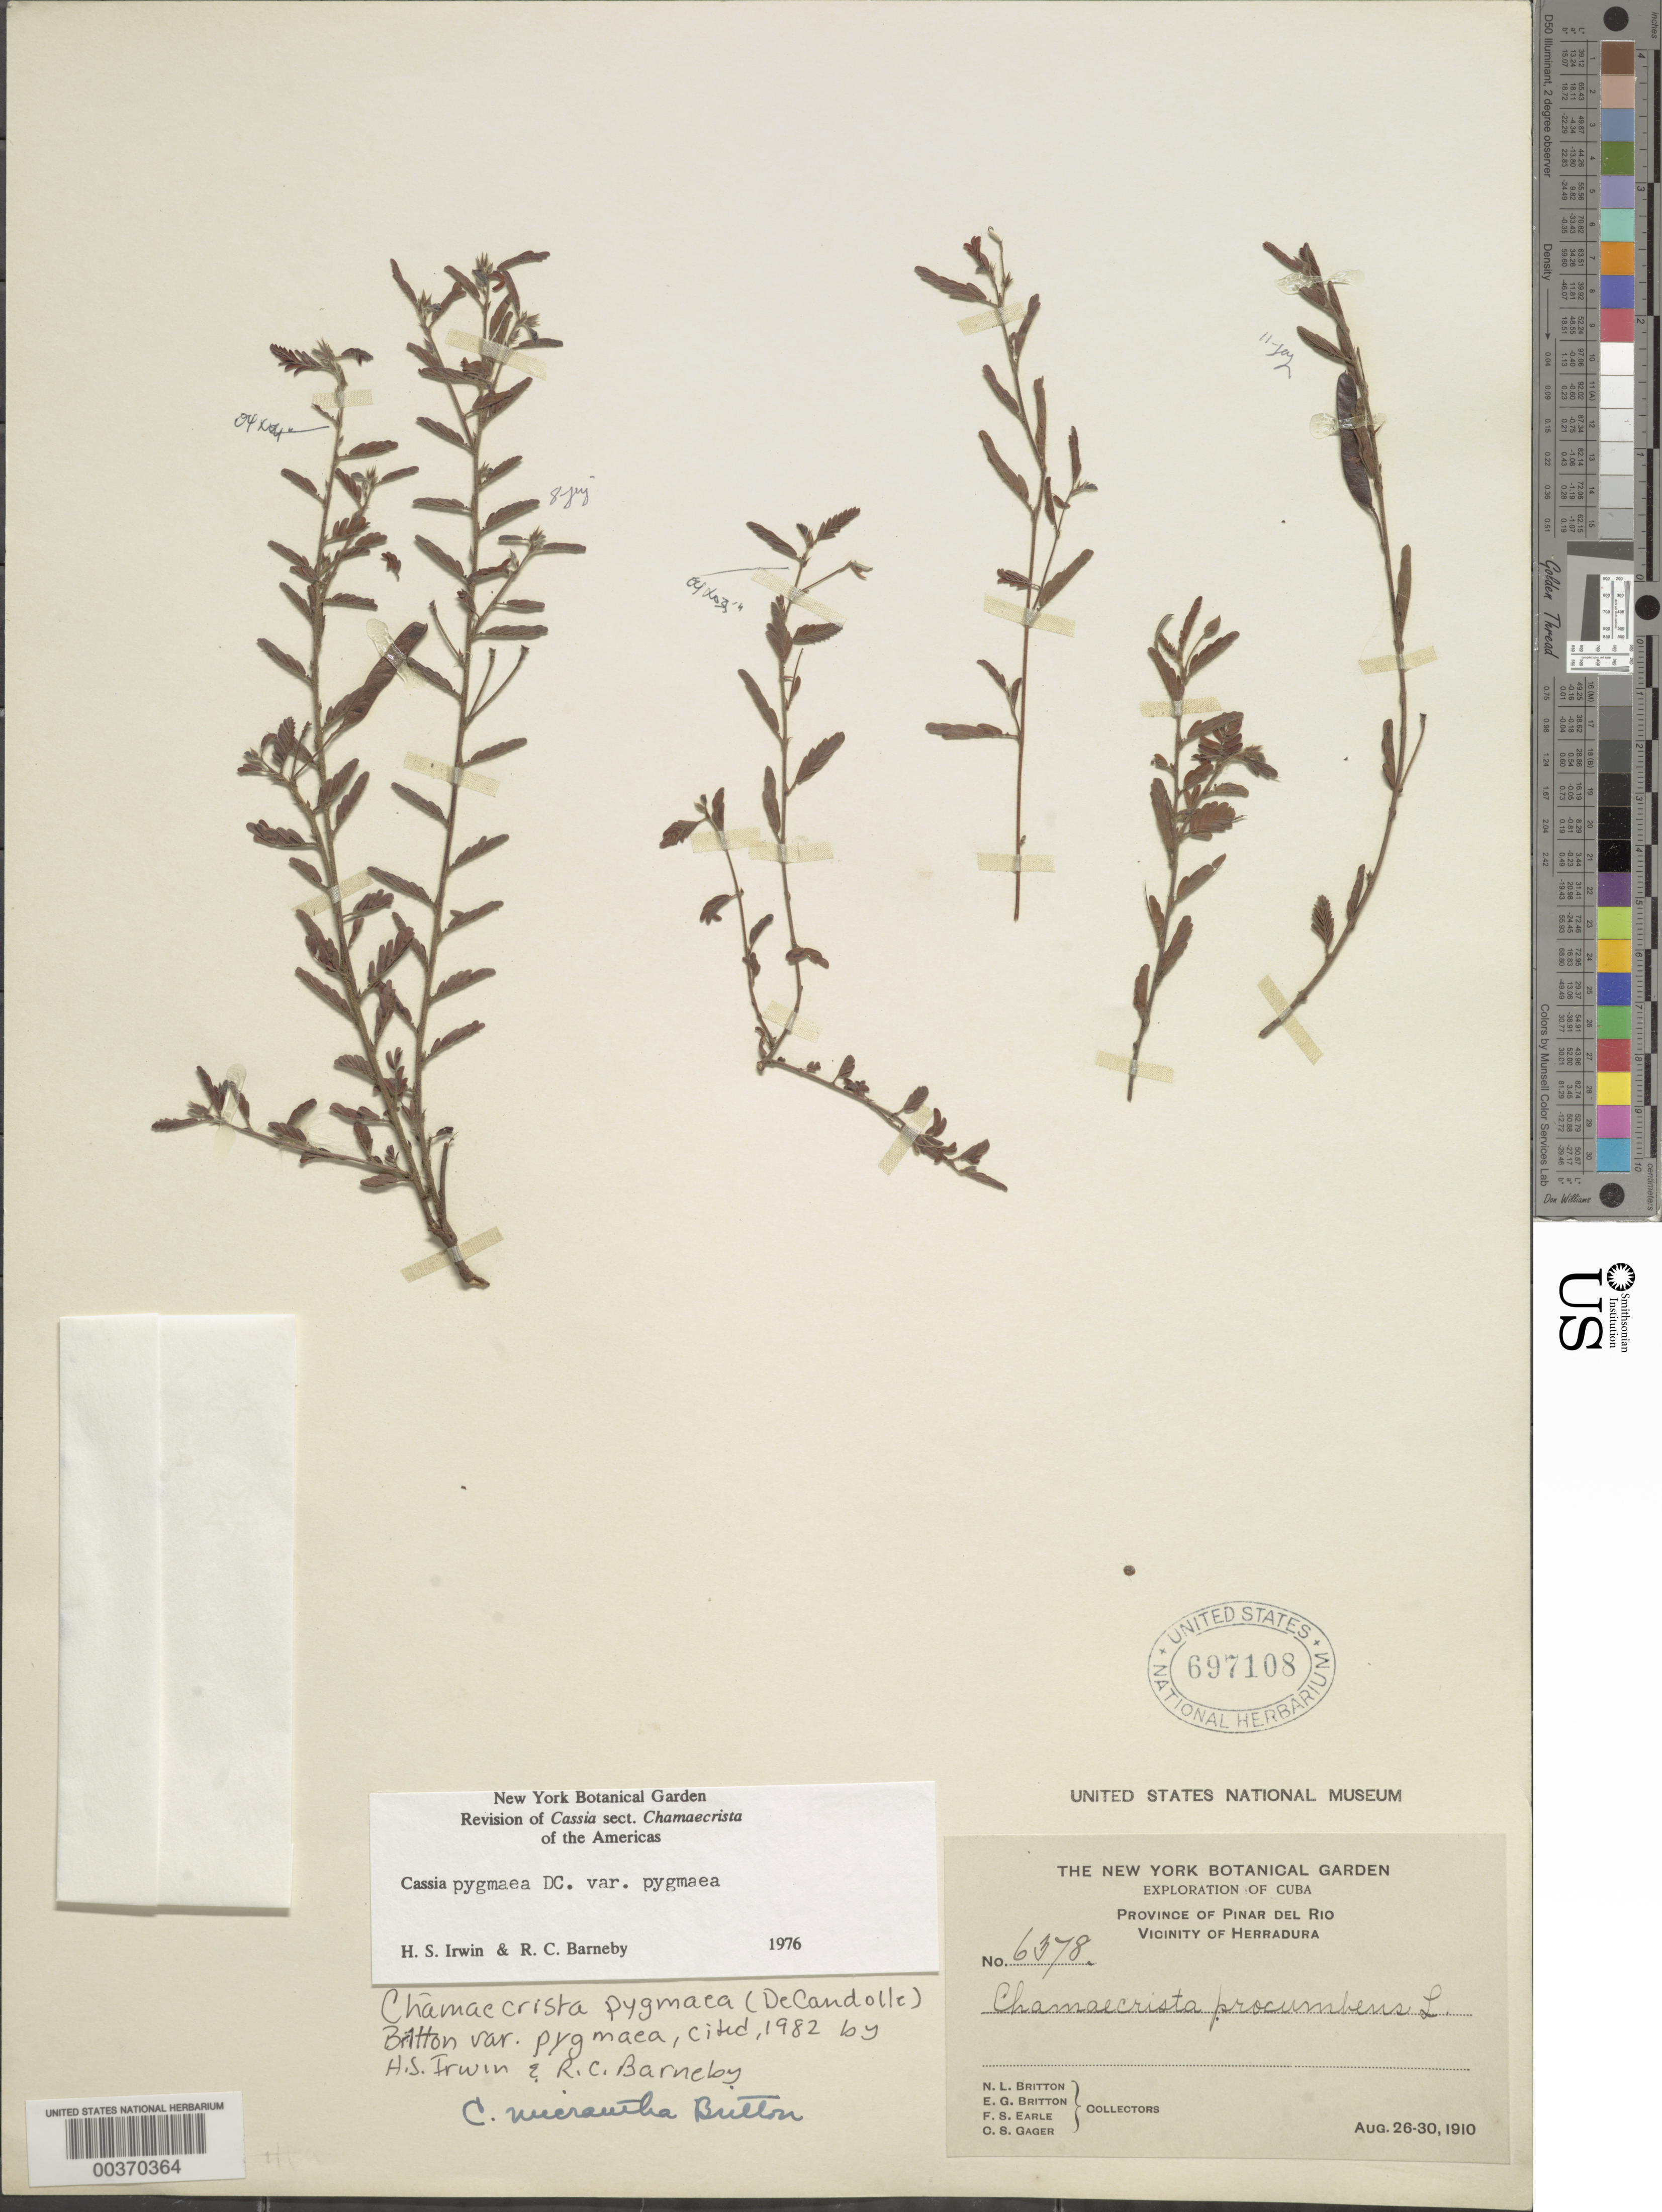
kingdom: Plantae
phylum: Tracheophyta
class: Magnoliopsida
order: Fabales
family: Fabaceae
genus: Chamaecrista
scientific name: Chamaecrista pygmaea var. pygmaea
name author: Britton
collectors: N. Britton, E. G. Britton, F. S. Earle & C. Gager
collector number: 6378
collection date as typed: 26 Aug 1910 to 30 Aug 1910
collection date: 1910-08-26/1910-08-30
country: Cuba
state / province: Pinar del Río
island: Greater Antilles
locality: Vicinity of herradura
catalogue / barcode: US 697108